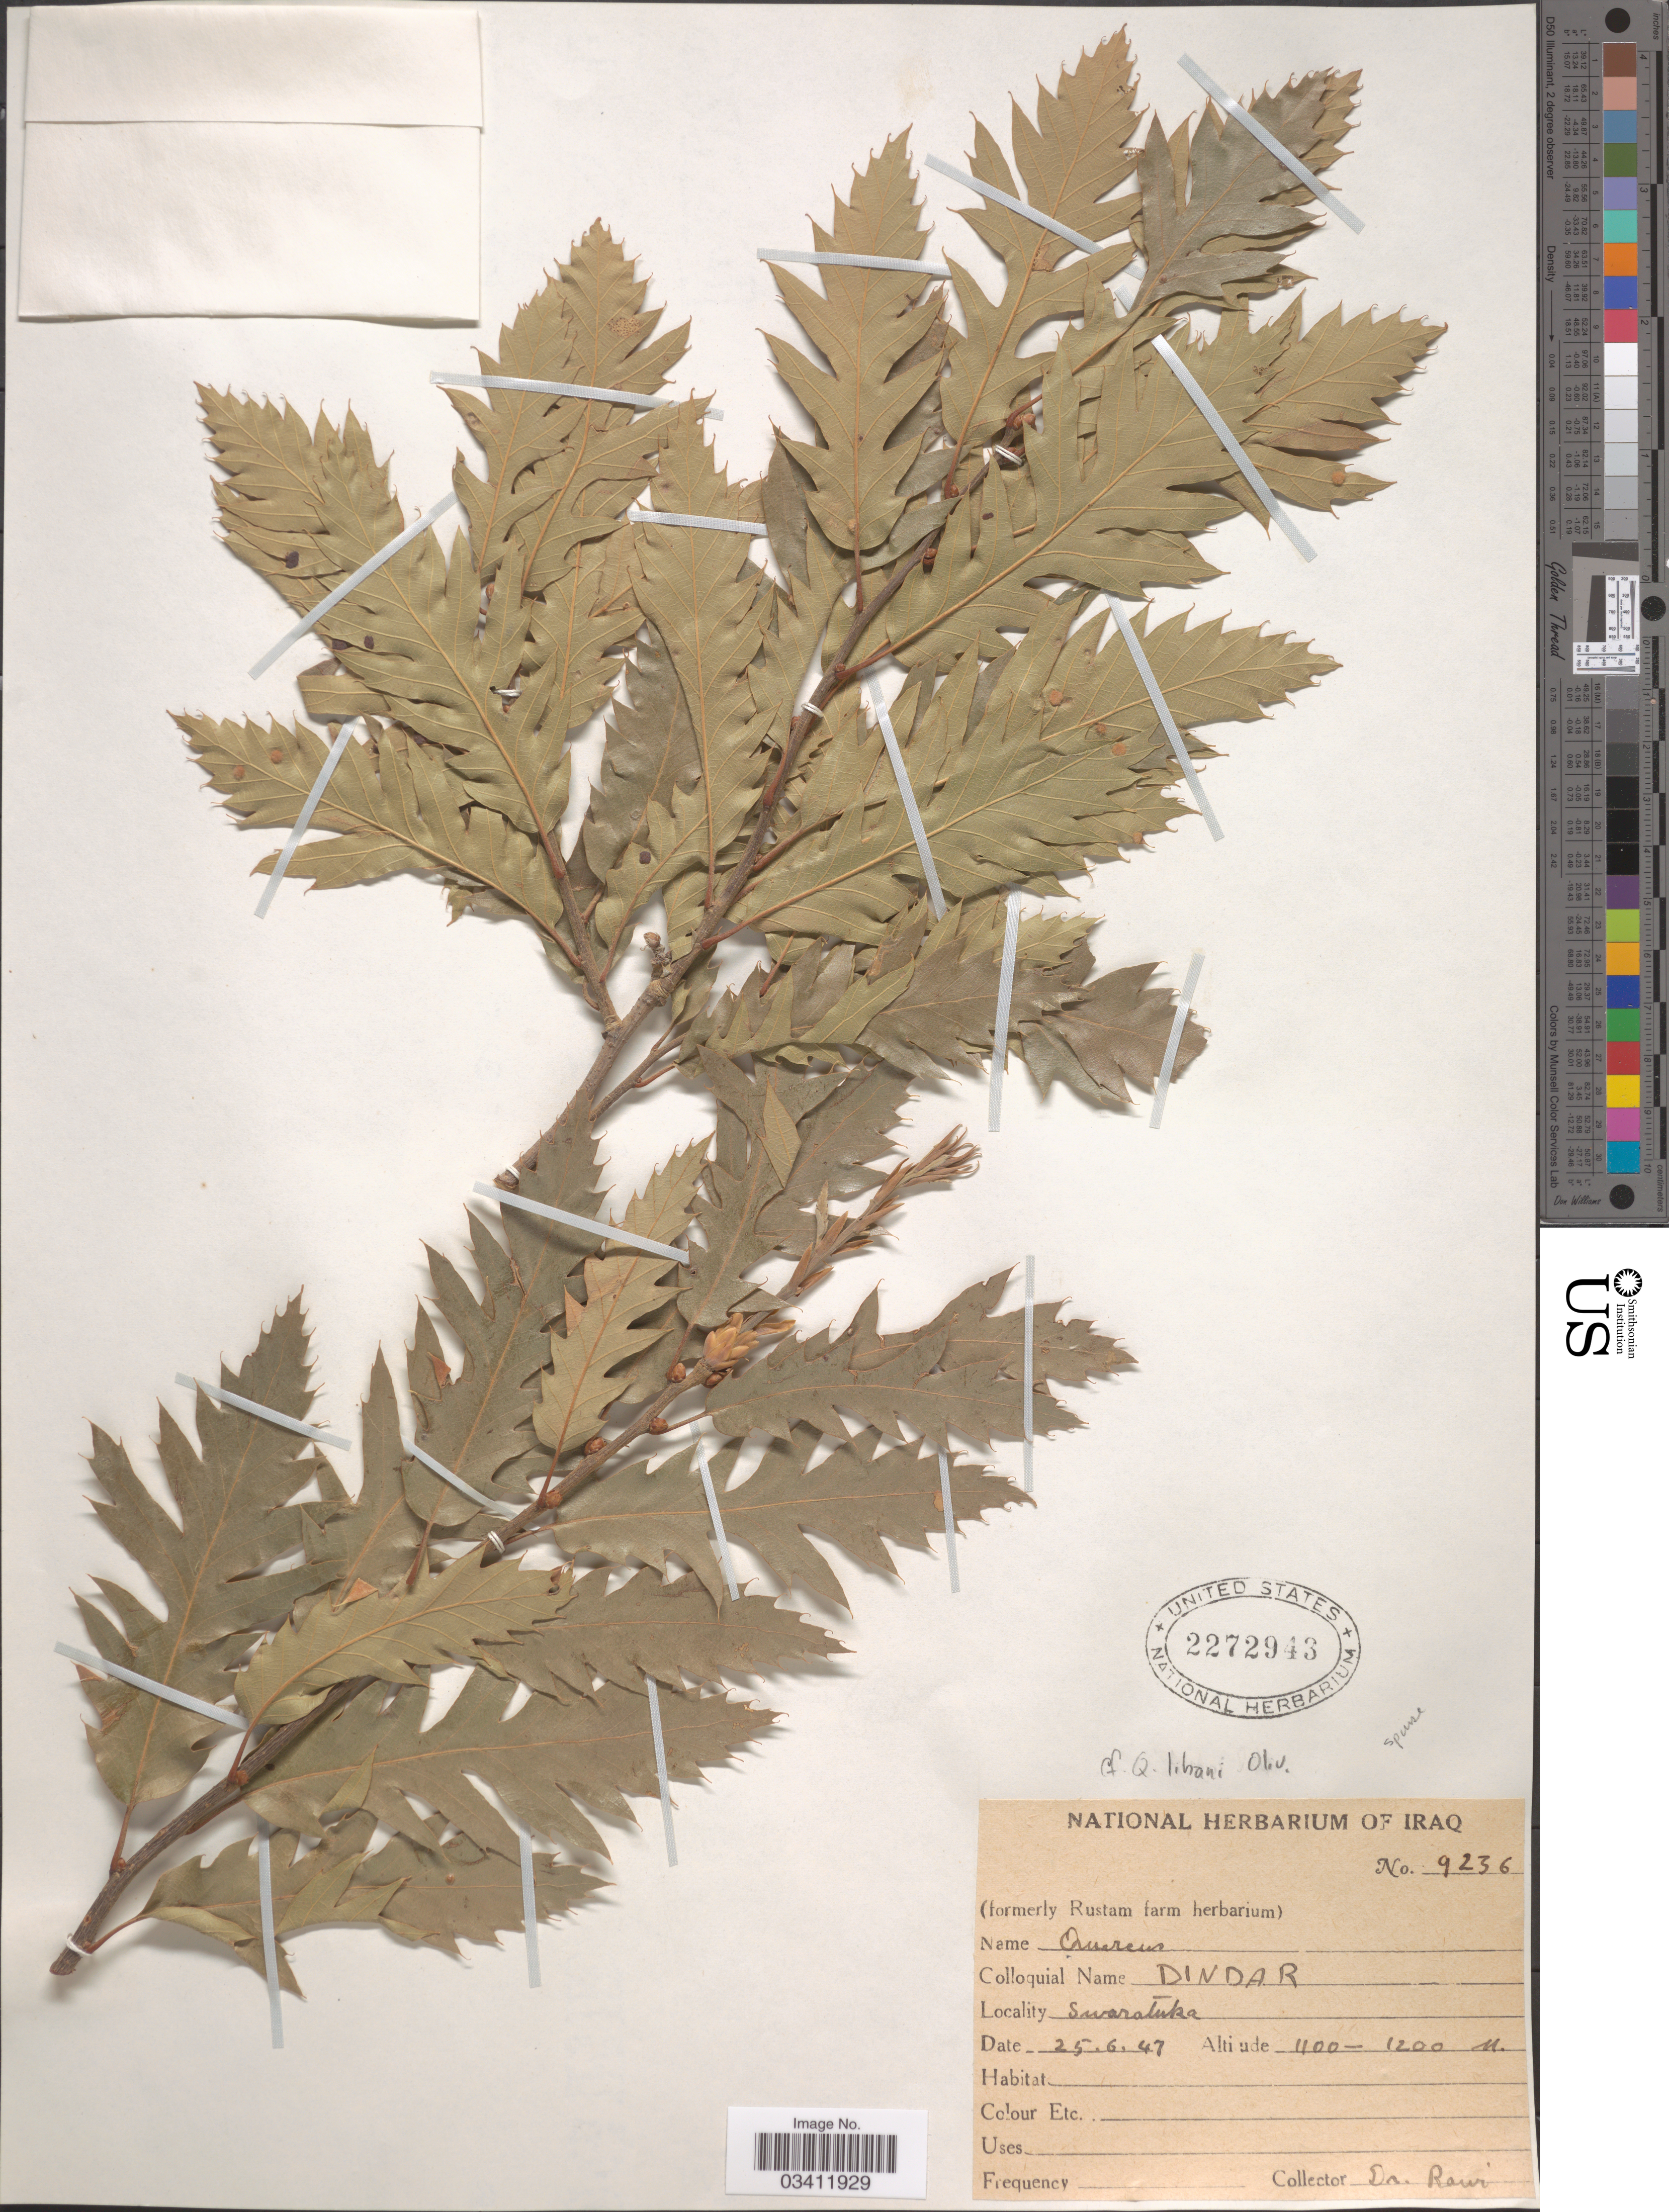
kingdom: Plantae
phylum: Tracheophyta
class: Magnoliopsida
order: Fagales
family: Fagaceae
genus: Quercus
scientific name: Quercus libani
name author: Olivier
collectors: -. Rawi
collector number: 9236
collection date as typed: Transcribed d/m/y: 25/6/47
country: Iraq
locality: Swaratuka.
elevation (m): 1100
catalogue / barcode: US 2272943